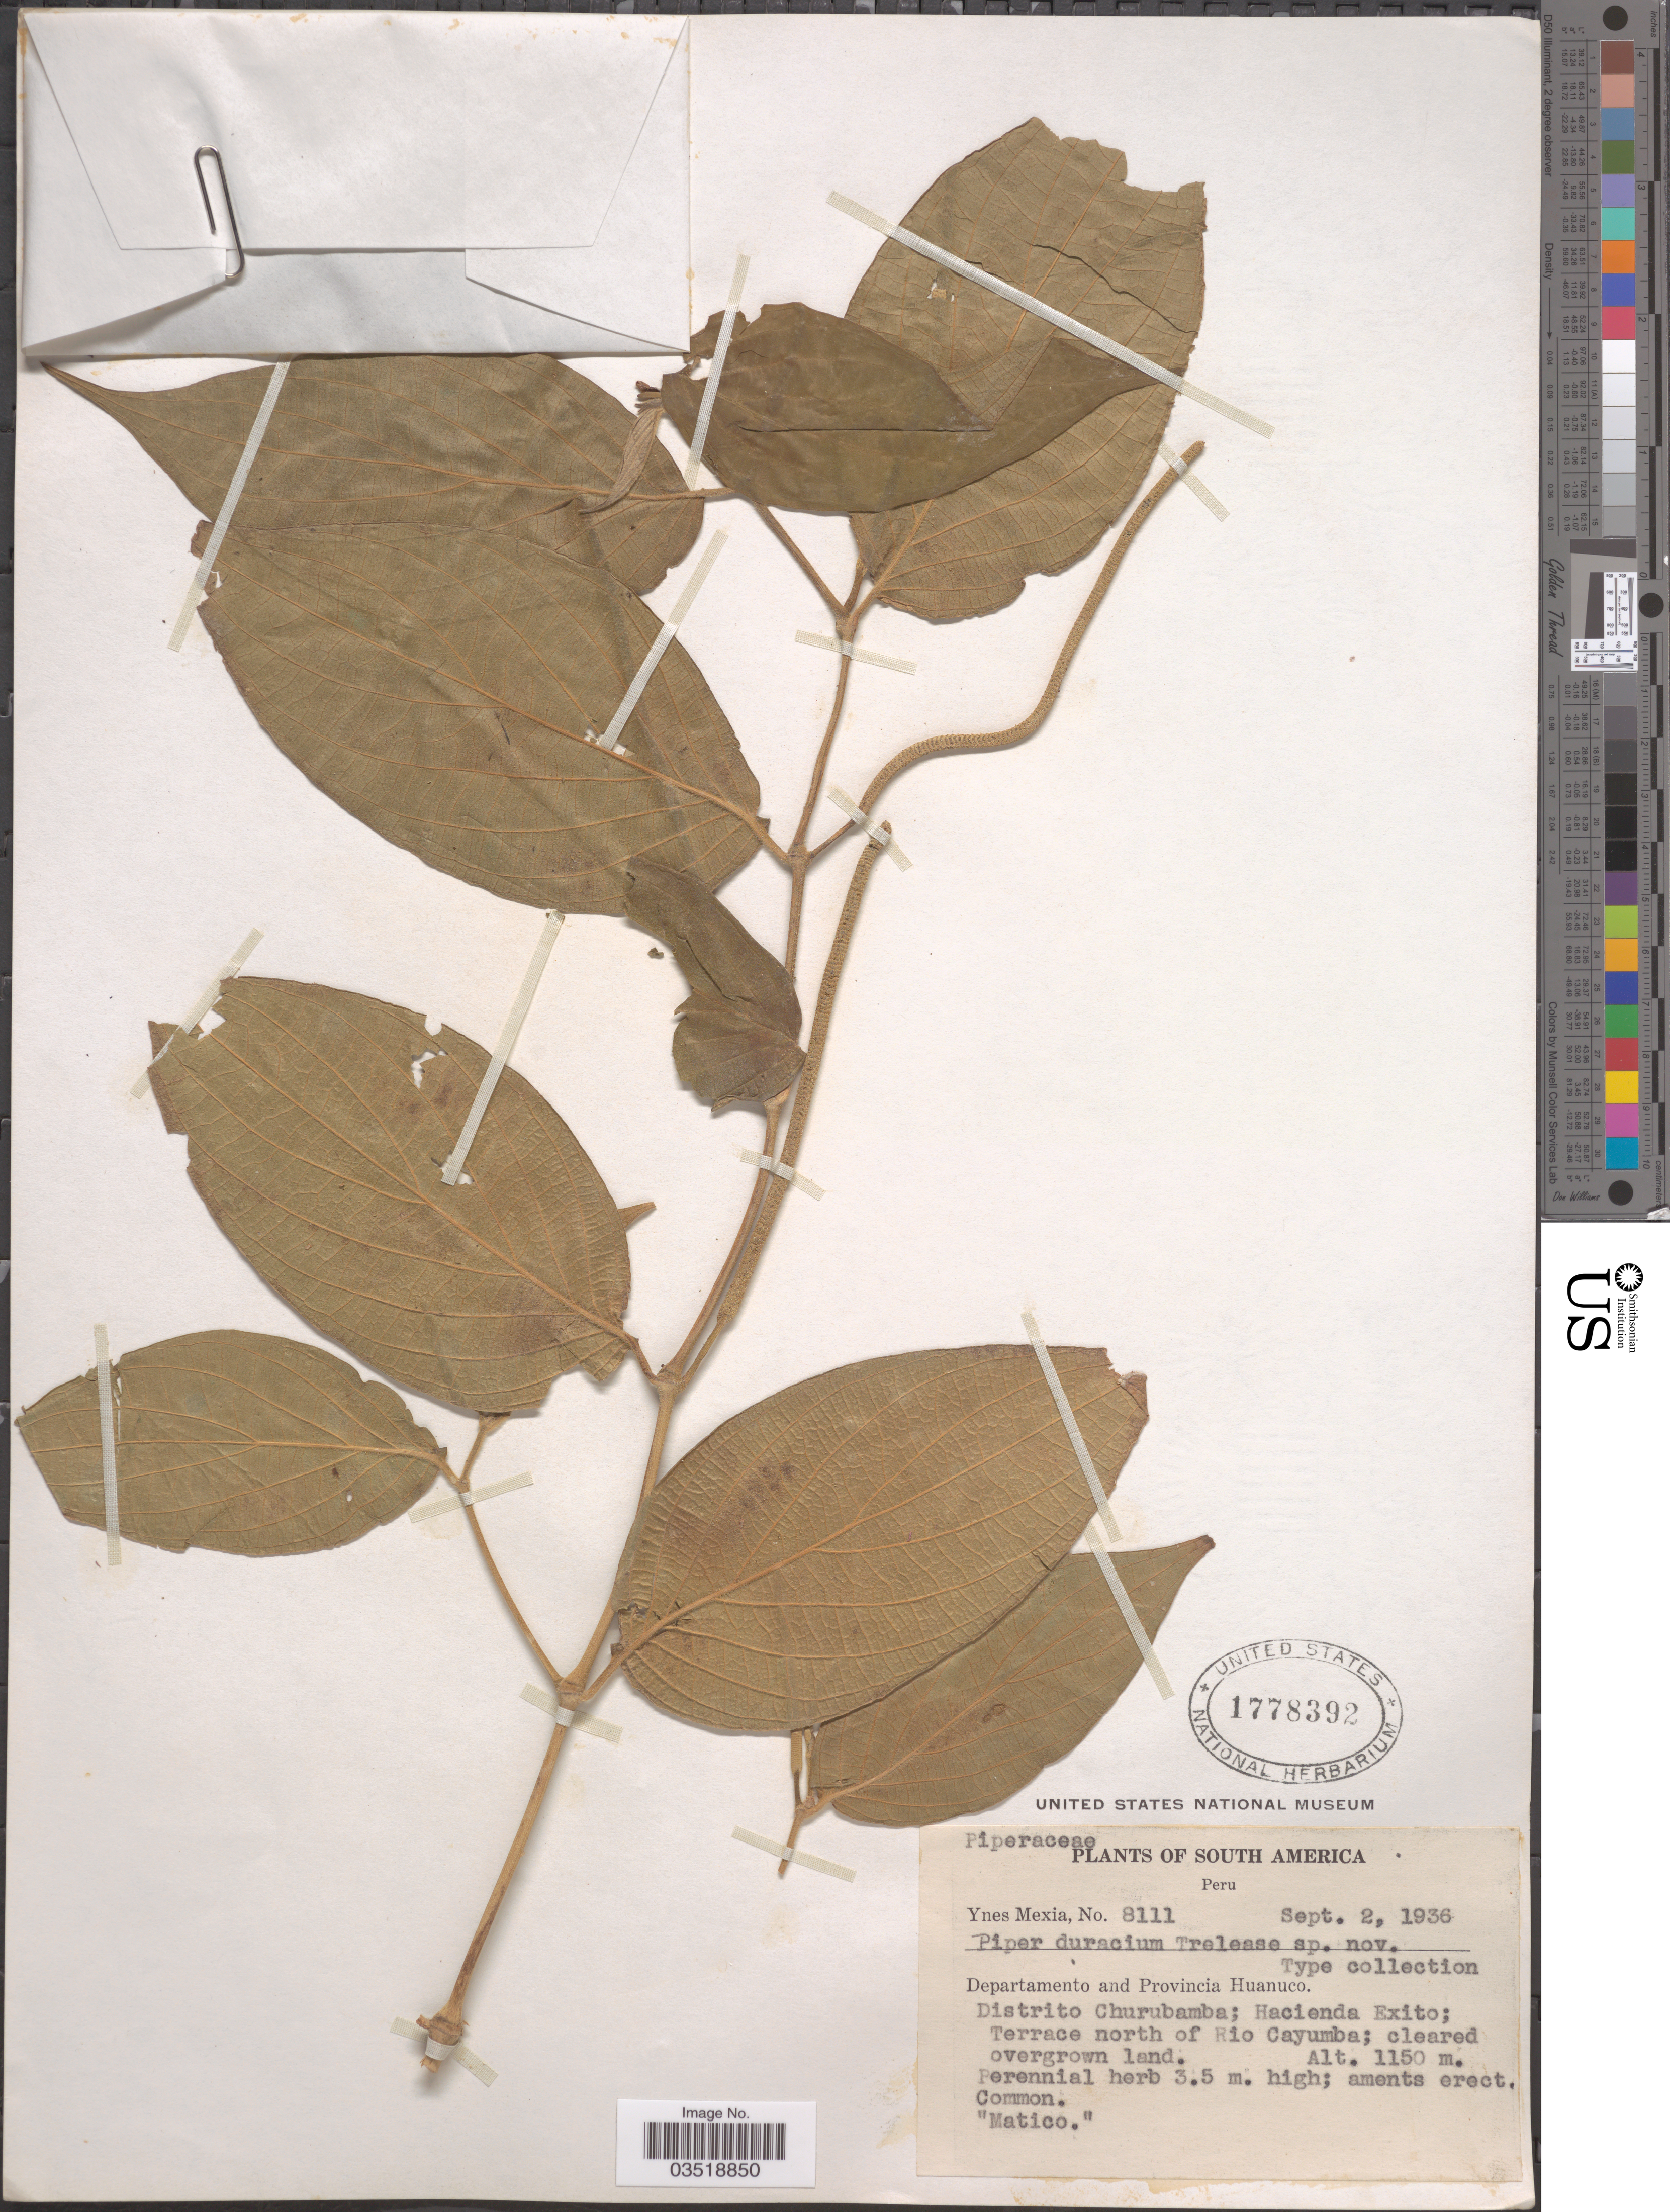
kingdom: Plantae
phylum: Tracheophyta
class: Magnoliopsida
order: Piperales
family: Piperaceae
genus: Piper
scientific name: Piper sp.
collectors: Y. Mexia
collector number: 8111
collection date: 1936-09-02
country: Peru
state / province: Huánuco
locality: Departamento and Provincia Huanuco. Distrito Churubamba; Hacienda Exito; Terrace north of Rio Cayumba.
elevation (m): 1150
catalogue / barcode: US 1778392